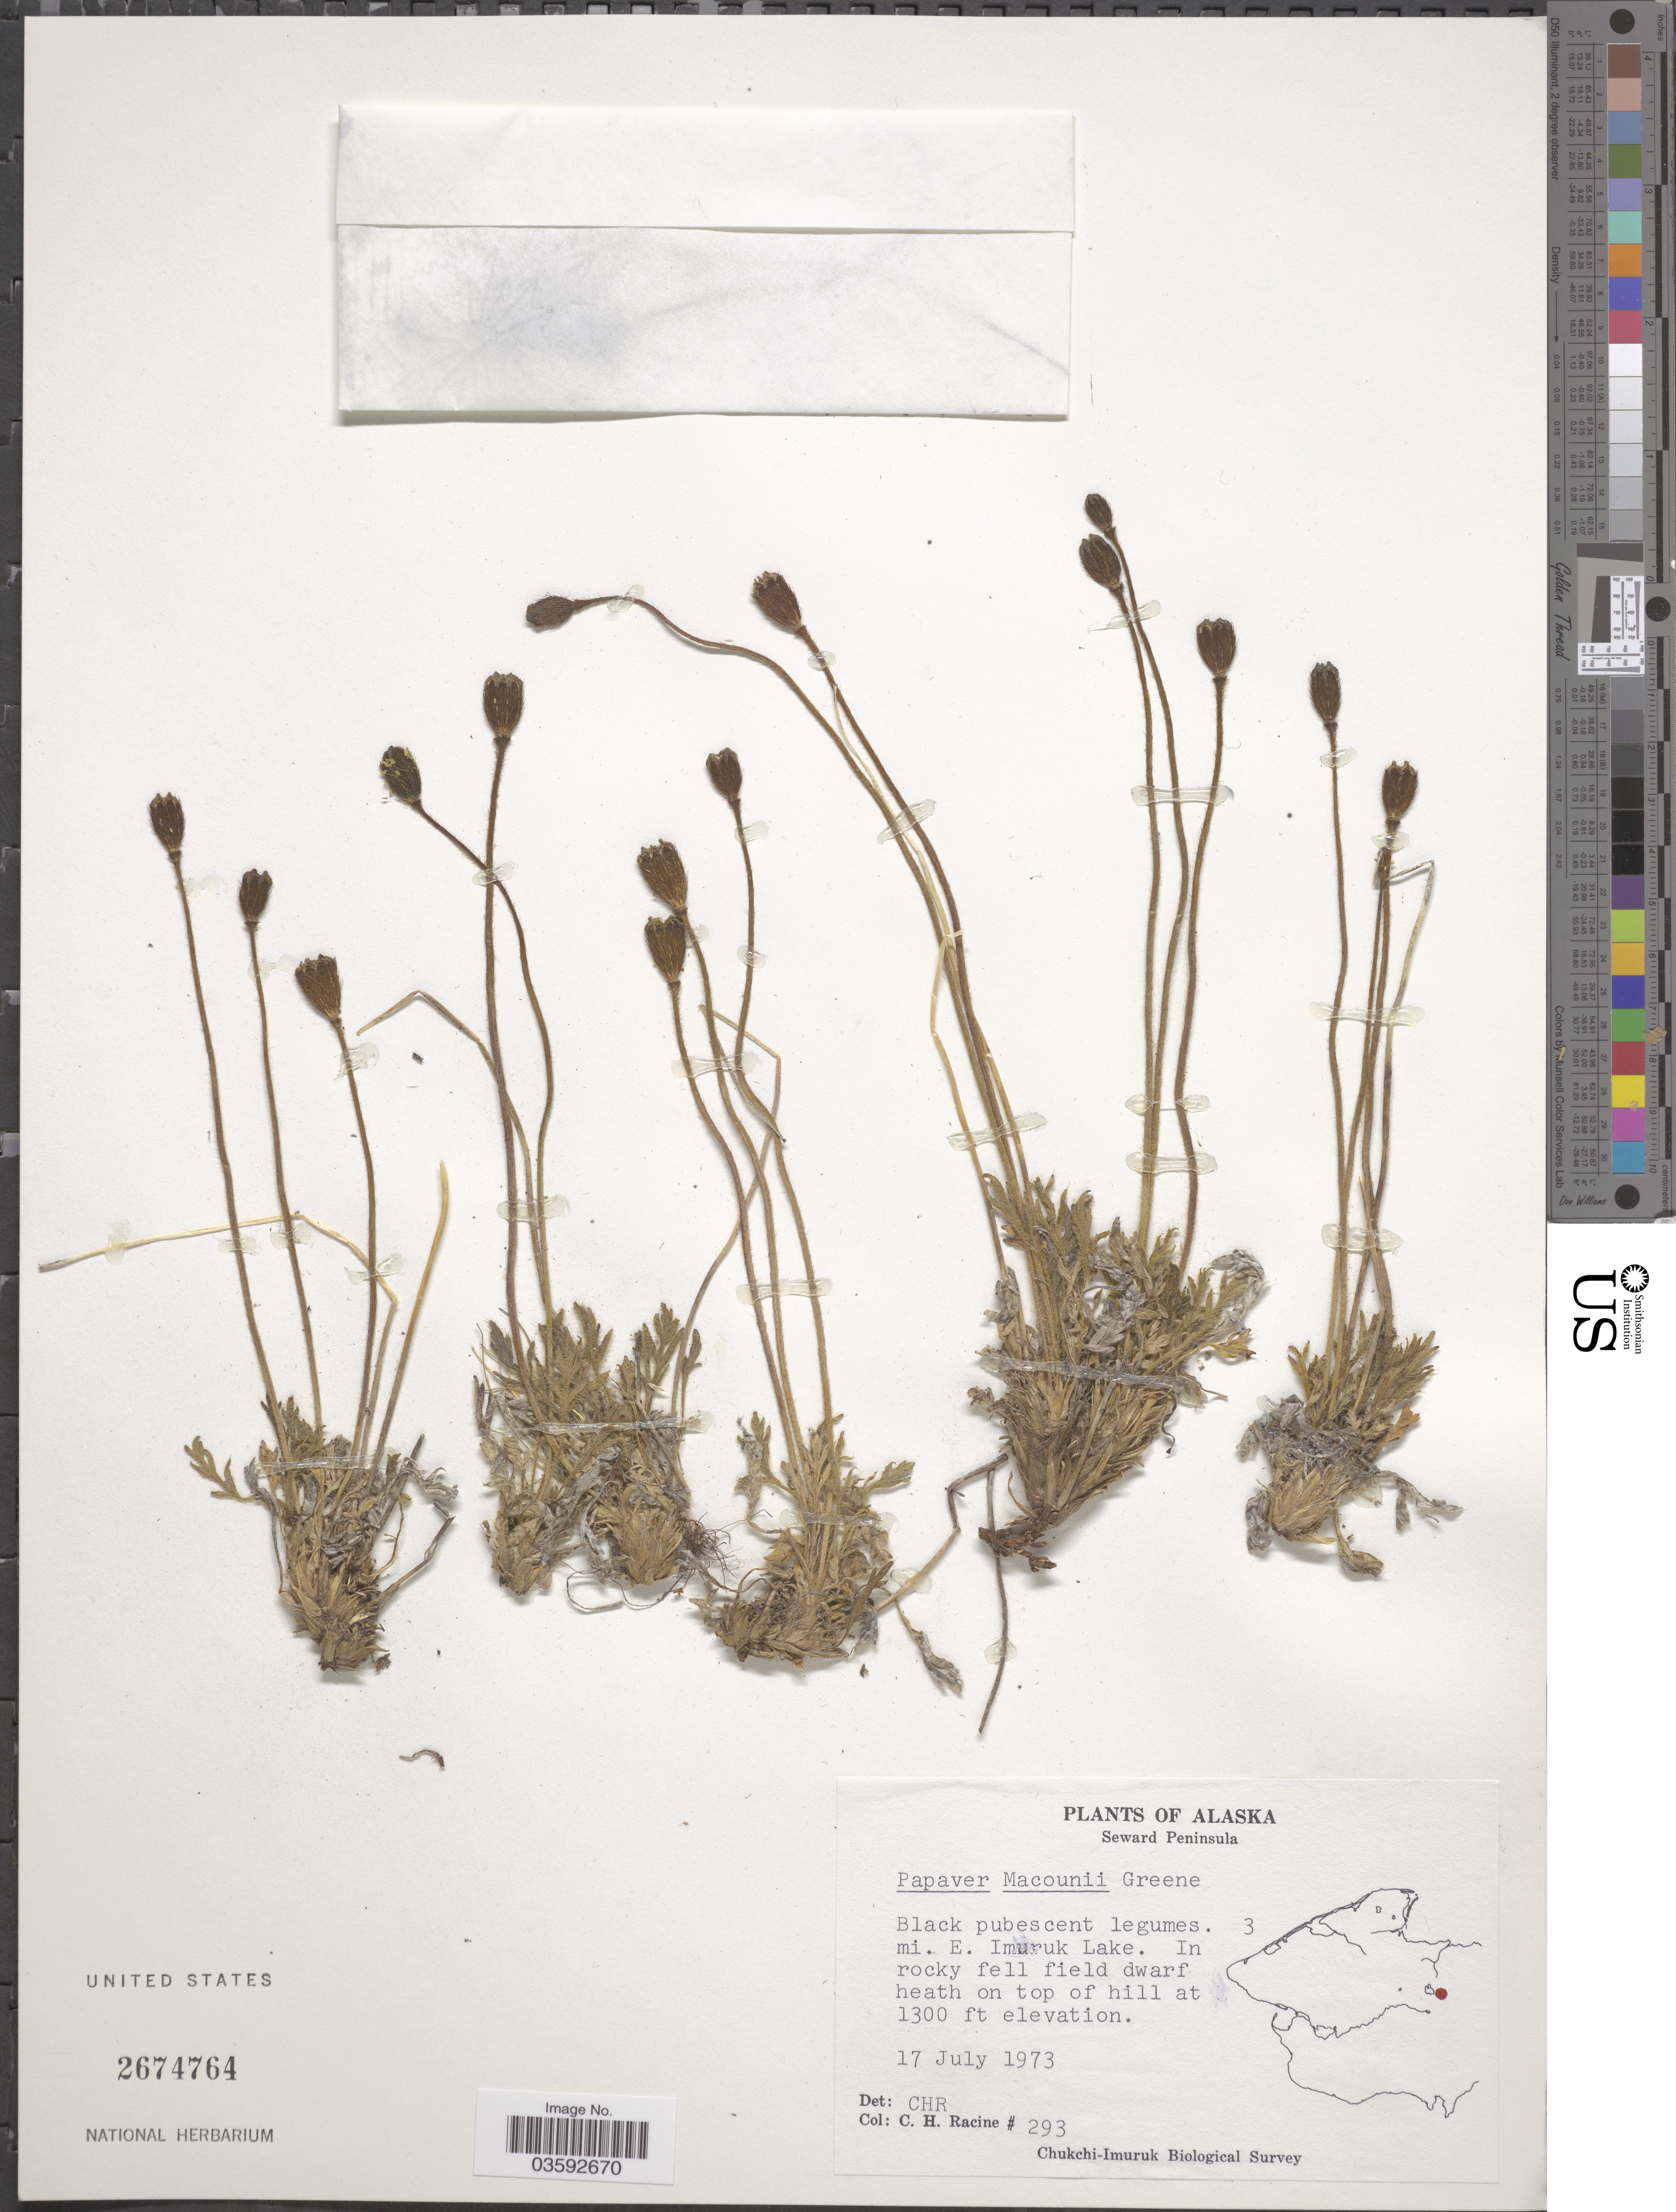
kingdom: Plantae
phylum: Tracheophyta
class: Magnoliopsida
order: Ranunculales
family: Papaveraceae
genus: Papaver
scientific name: Papaver macounii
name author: Greene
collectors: C. Racine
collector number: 293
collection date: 1973-07-17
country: United States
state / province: Alaska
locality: Seward Peninsula. 3 mi. E. Imuruk Lake.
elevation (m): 396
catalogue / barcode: US 2674764